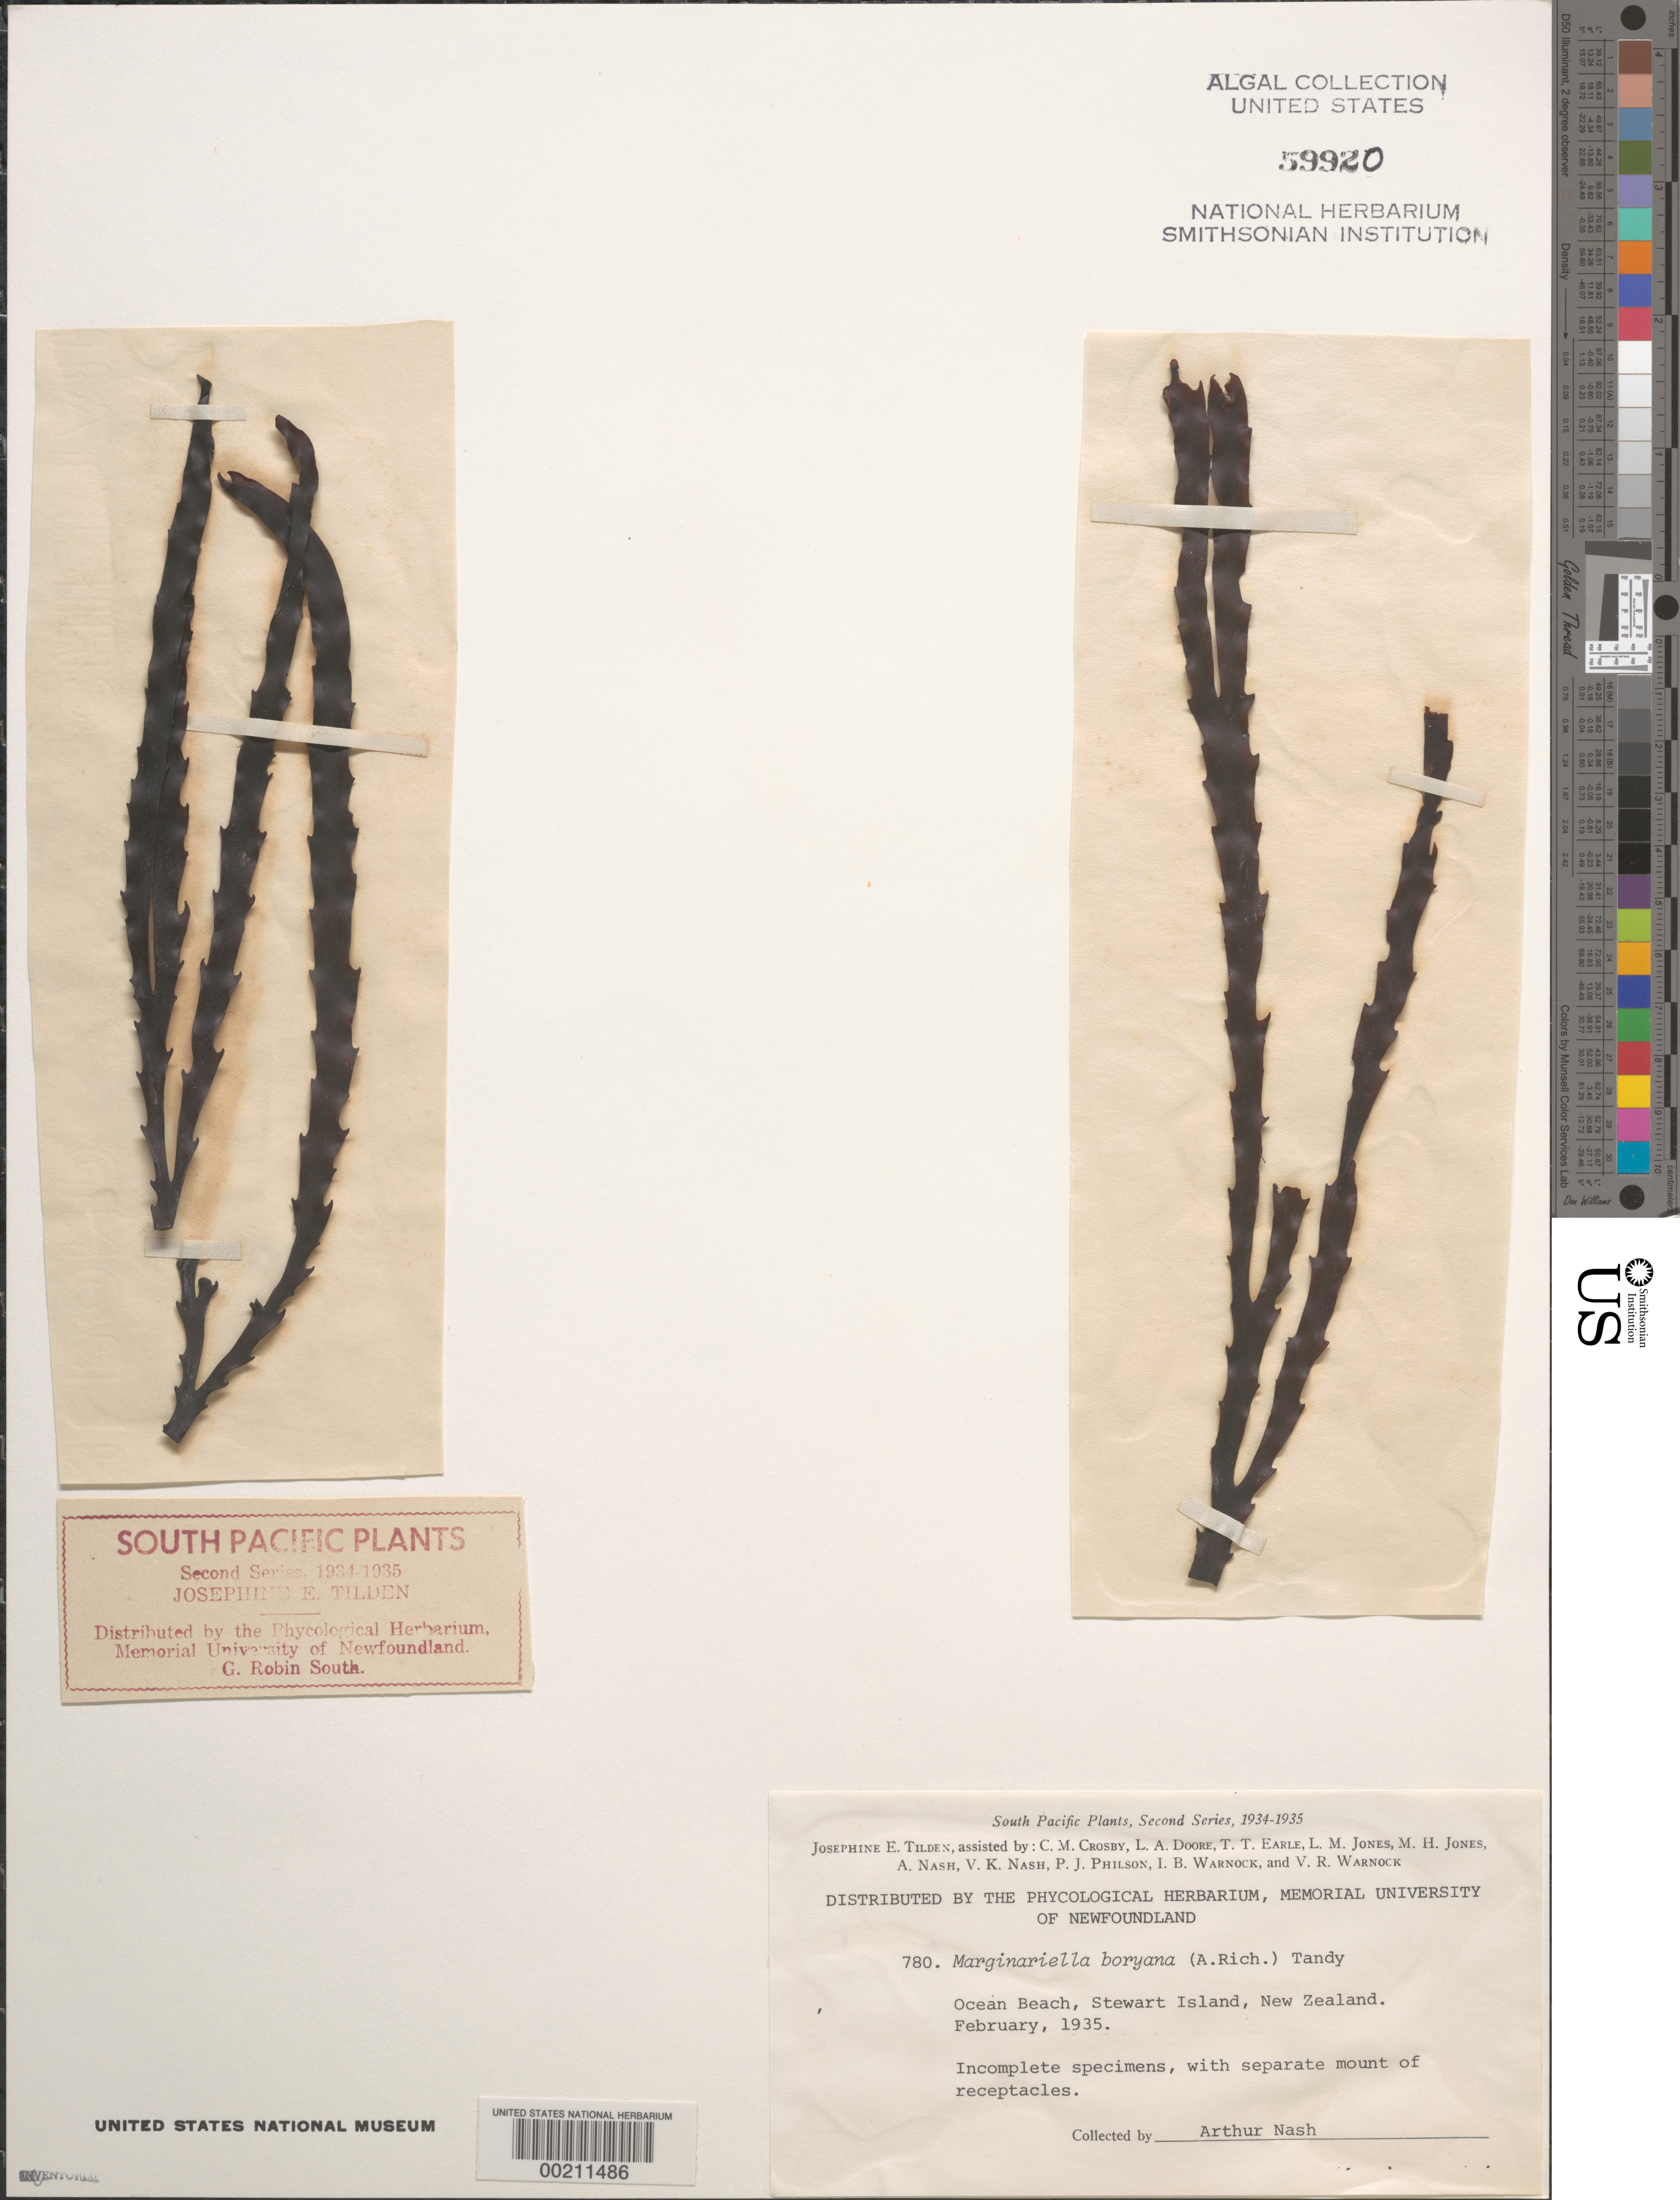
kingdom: Chromista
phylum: Ochrophyta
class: Phaeophyceae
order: Fucales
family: Seirococcaceae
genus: Marginariella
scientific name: Marginariella boryana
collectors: A. Nash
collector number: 780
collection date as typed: Feb 1935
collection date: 1935-02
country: New Zealand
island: Stewart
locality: Ocean beach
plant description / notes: Tilden, South Pacific Plants, Second Series, 1934-1935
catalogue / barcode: US 59920